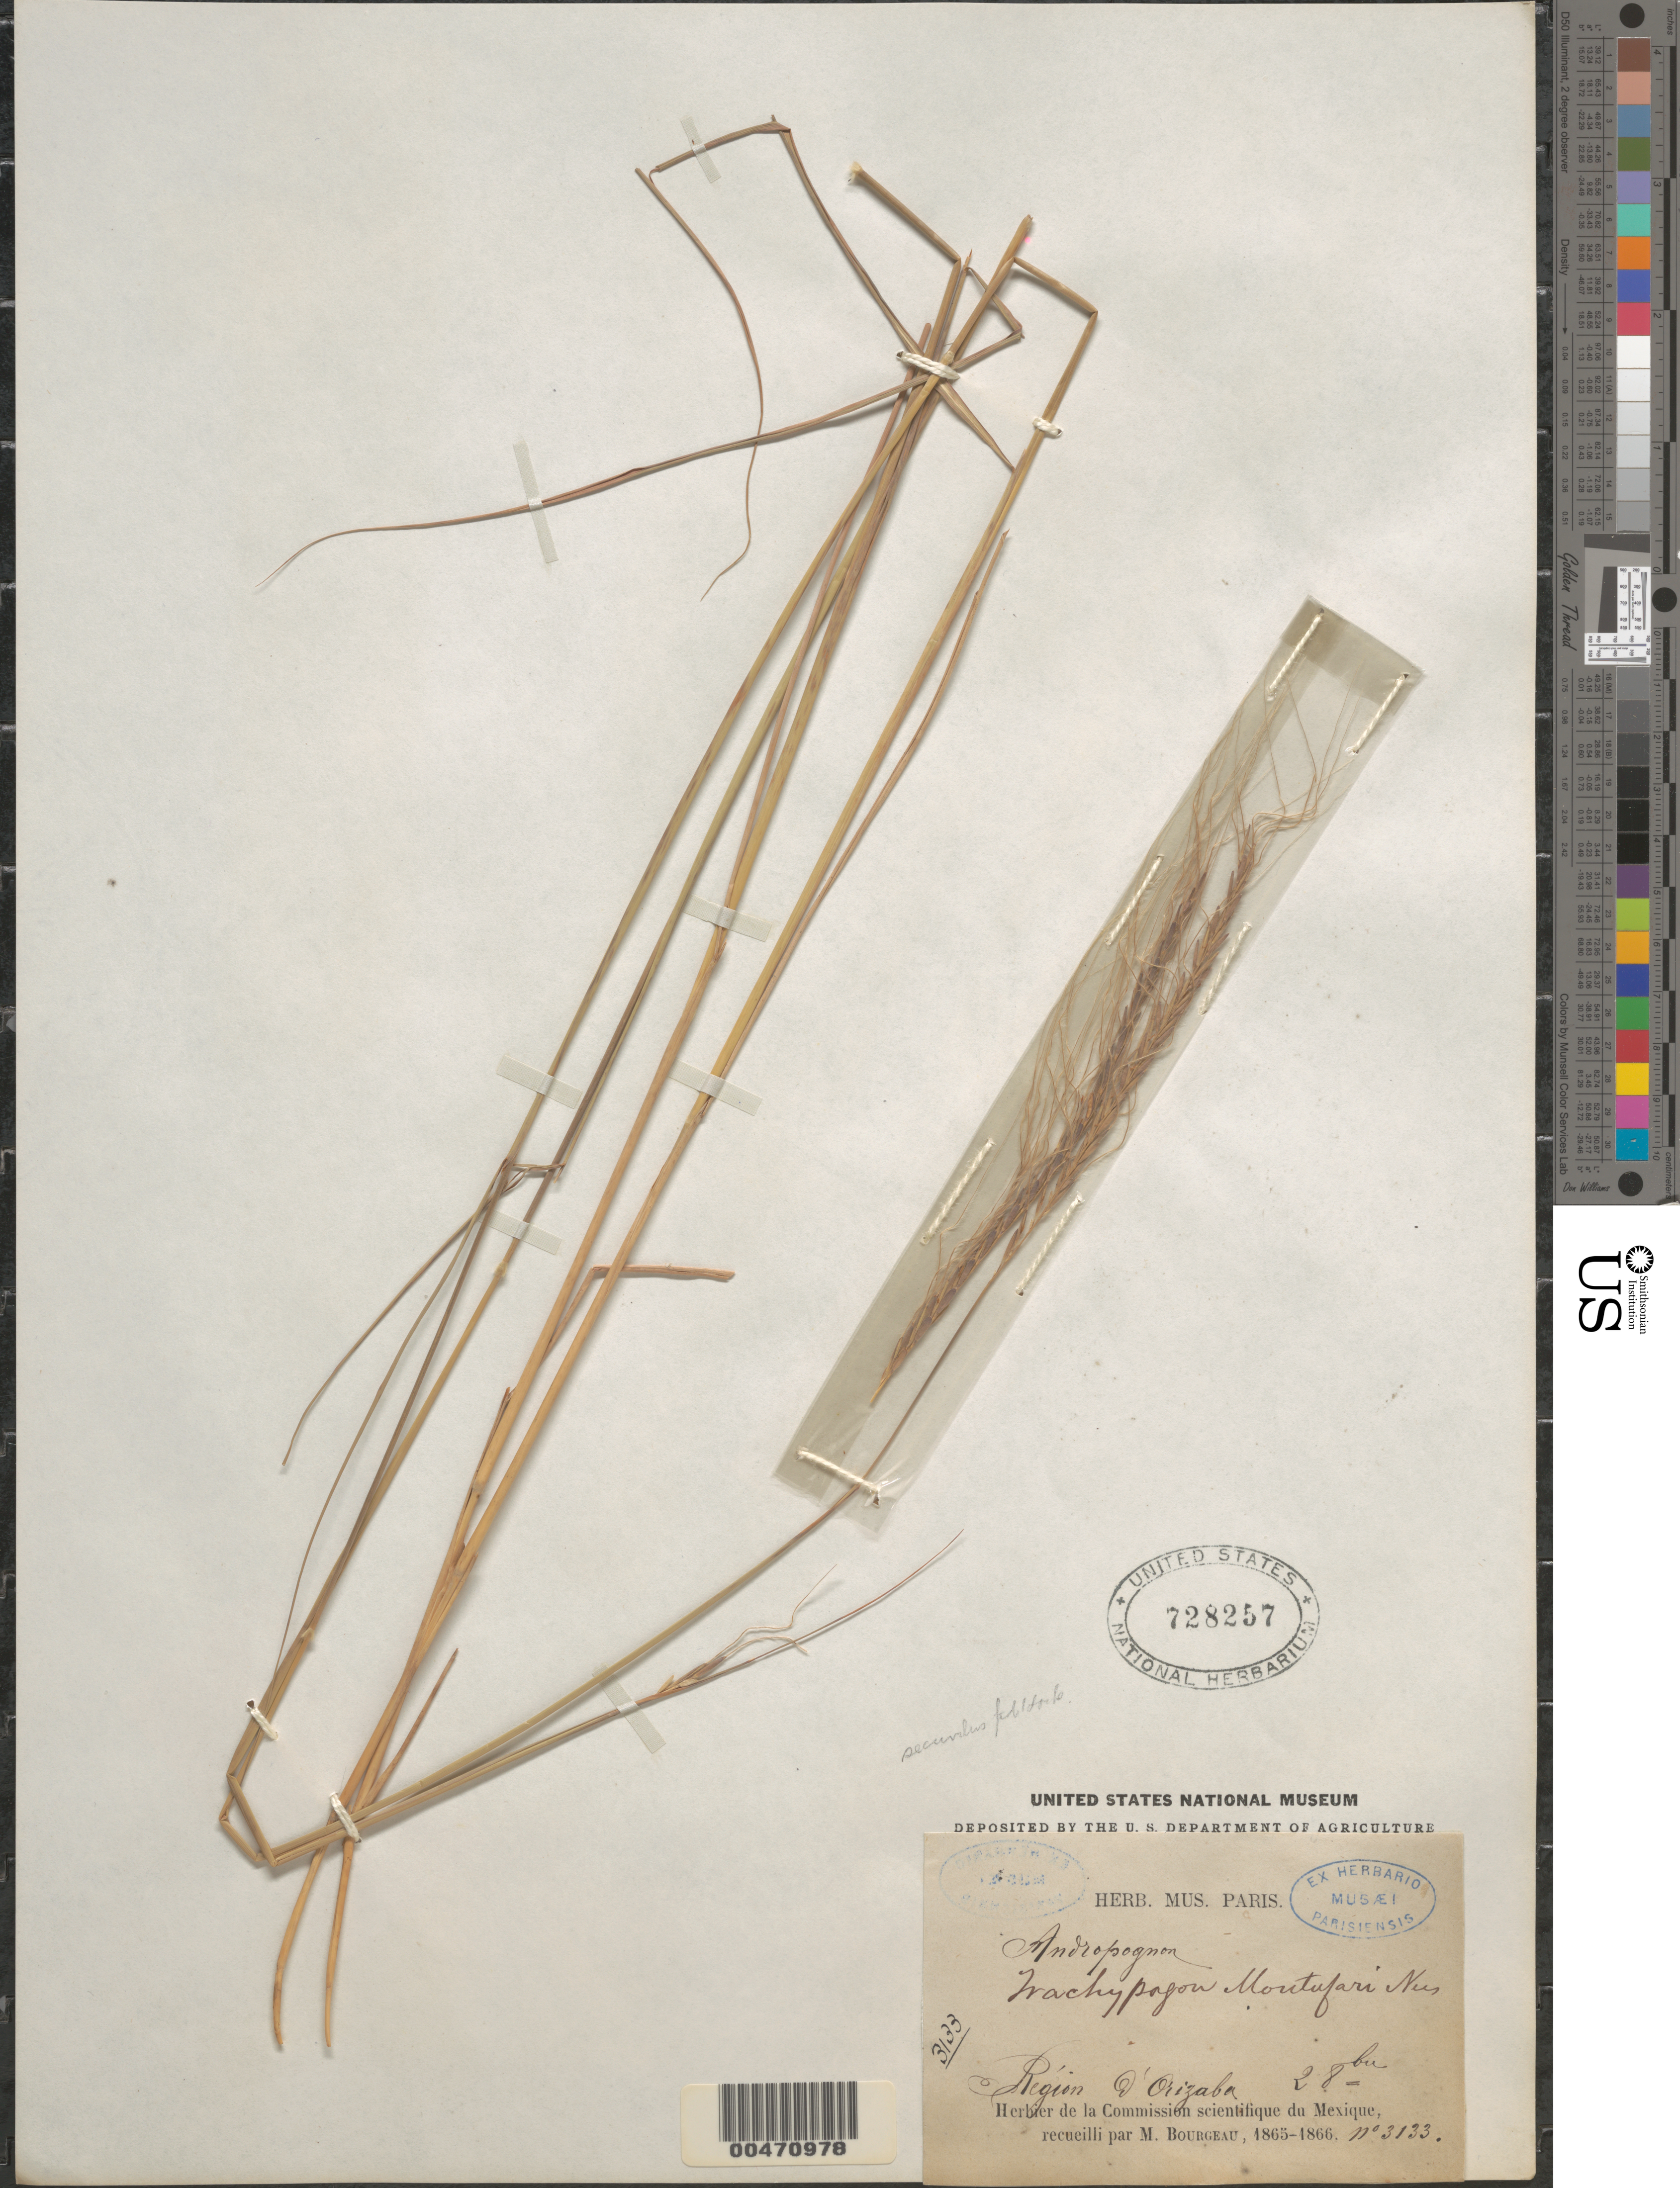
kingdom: Plantae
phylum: Tracheophyta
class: Liliopsida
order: Poales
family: Poaceae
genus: Trachypogon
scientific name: Trachypogon secundus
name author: (J. Presl) Scribn.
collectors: E. Bourgeau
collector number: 3133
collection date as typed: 28 Feb 1865 or 28 Feb 1866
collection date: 1865-02-28 or 1866-02-28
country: Mexico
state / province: Veracruz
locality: Region of Orizaba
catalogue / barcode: US 728257